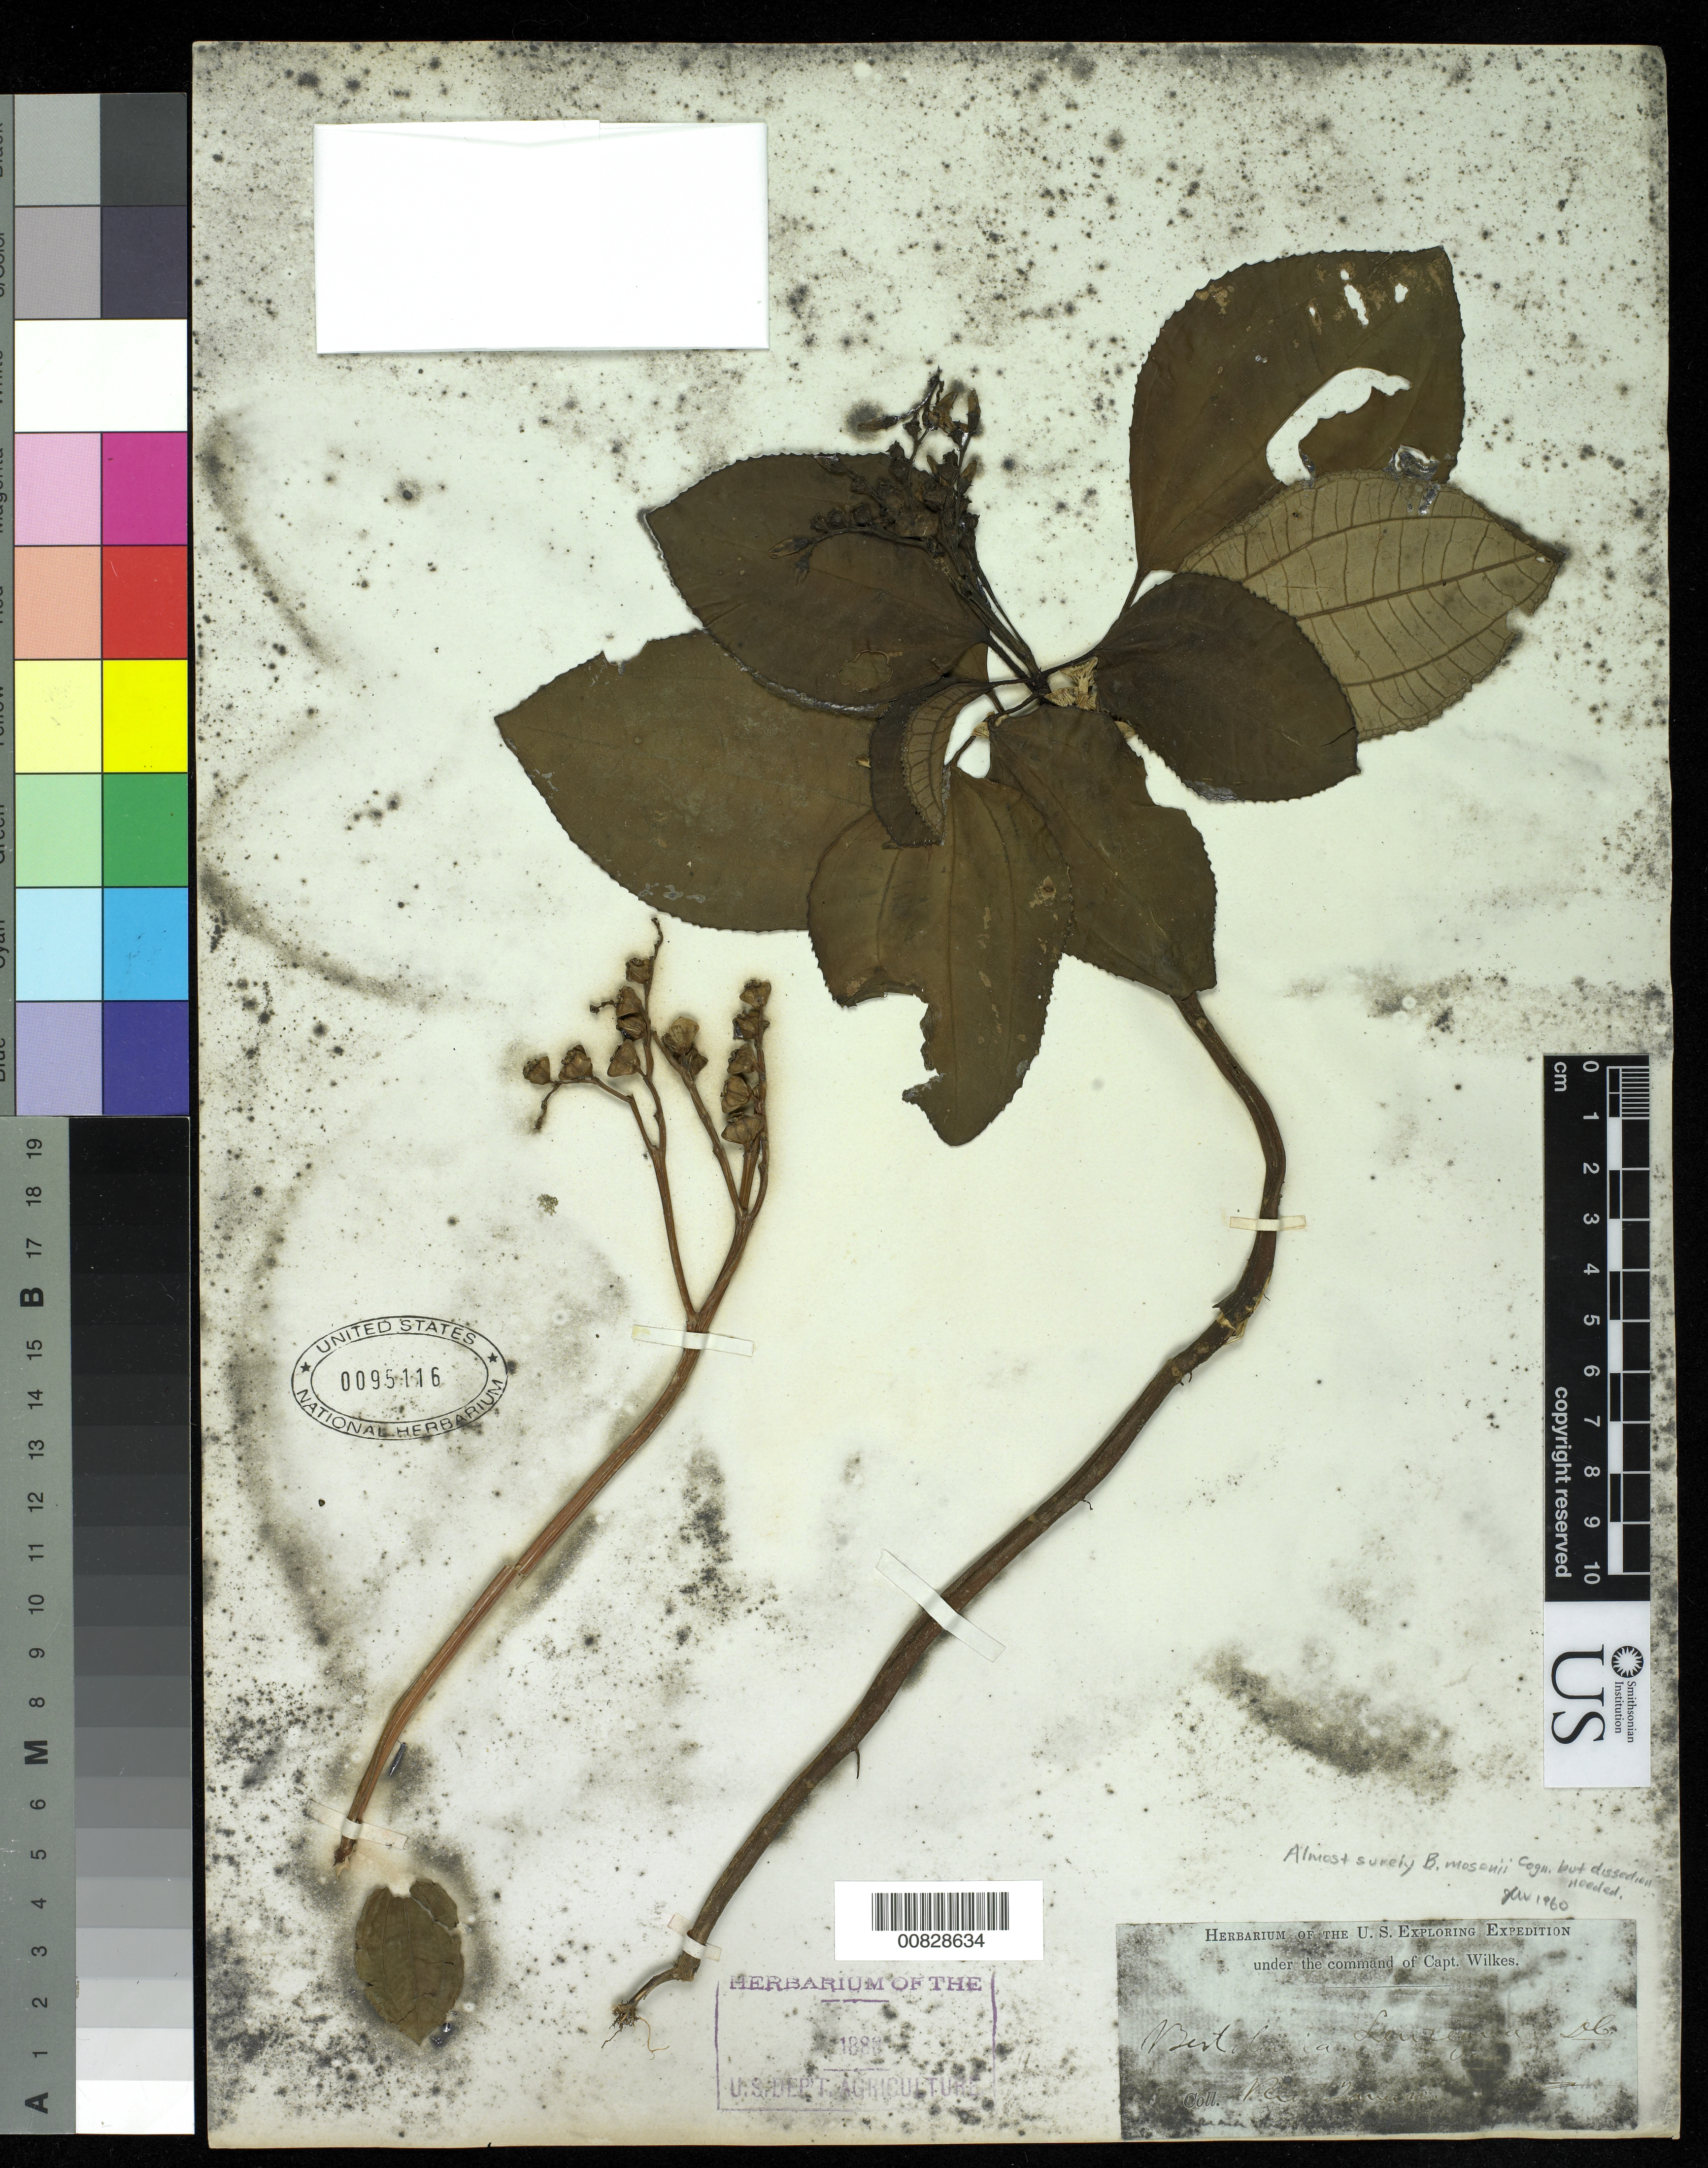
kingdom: Plantae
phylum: Tracheophyta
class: Magnoliopsida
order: Myrtales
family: Melastomataceae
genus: Bertolonia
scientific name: Bertolonia mosenii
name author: Cogn.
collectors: Wilkes Explor. Exped.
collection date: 1838/1842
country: Brazil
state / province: Rio de Janeiro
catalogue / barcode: US 95116